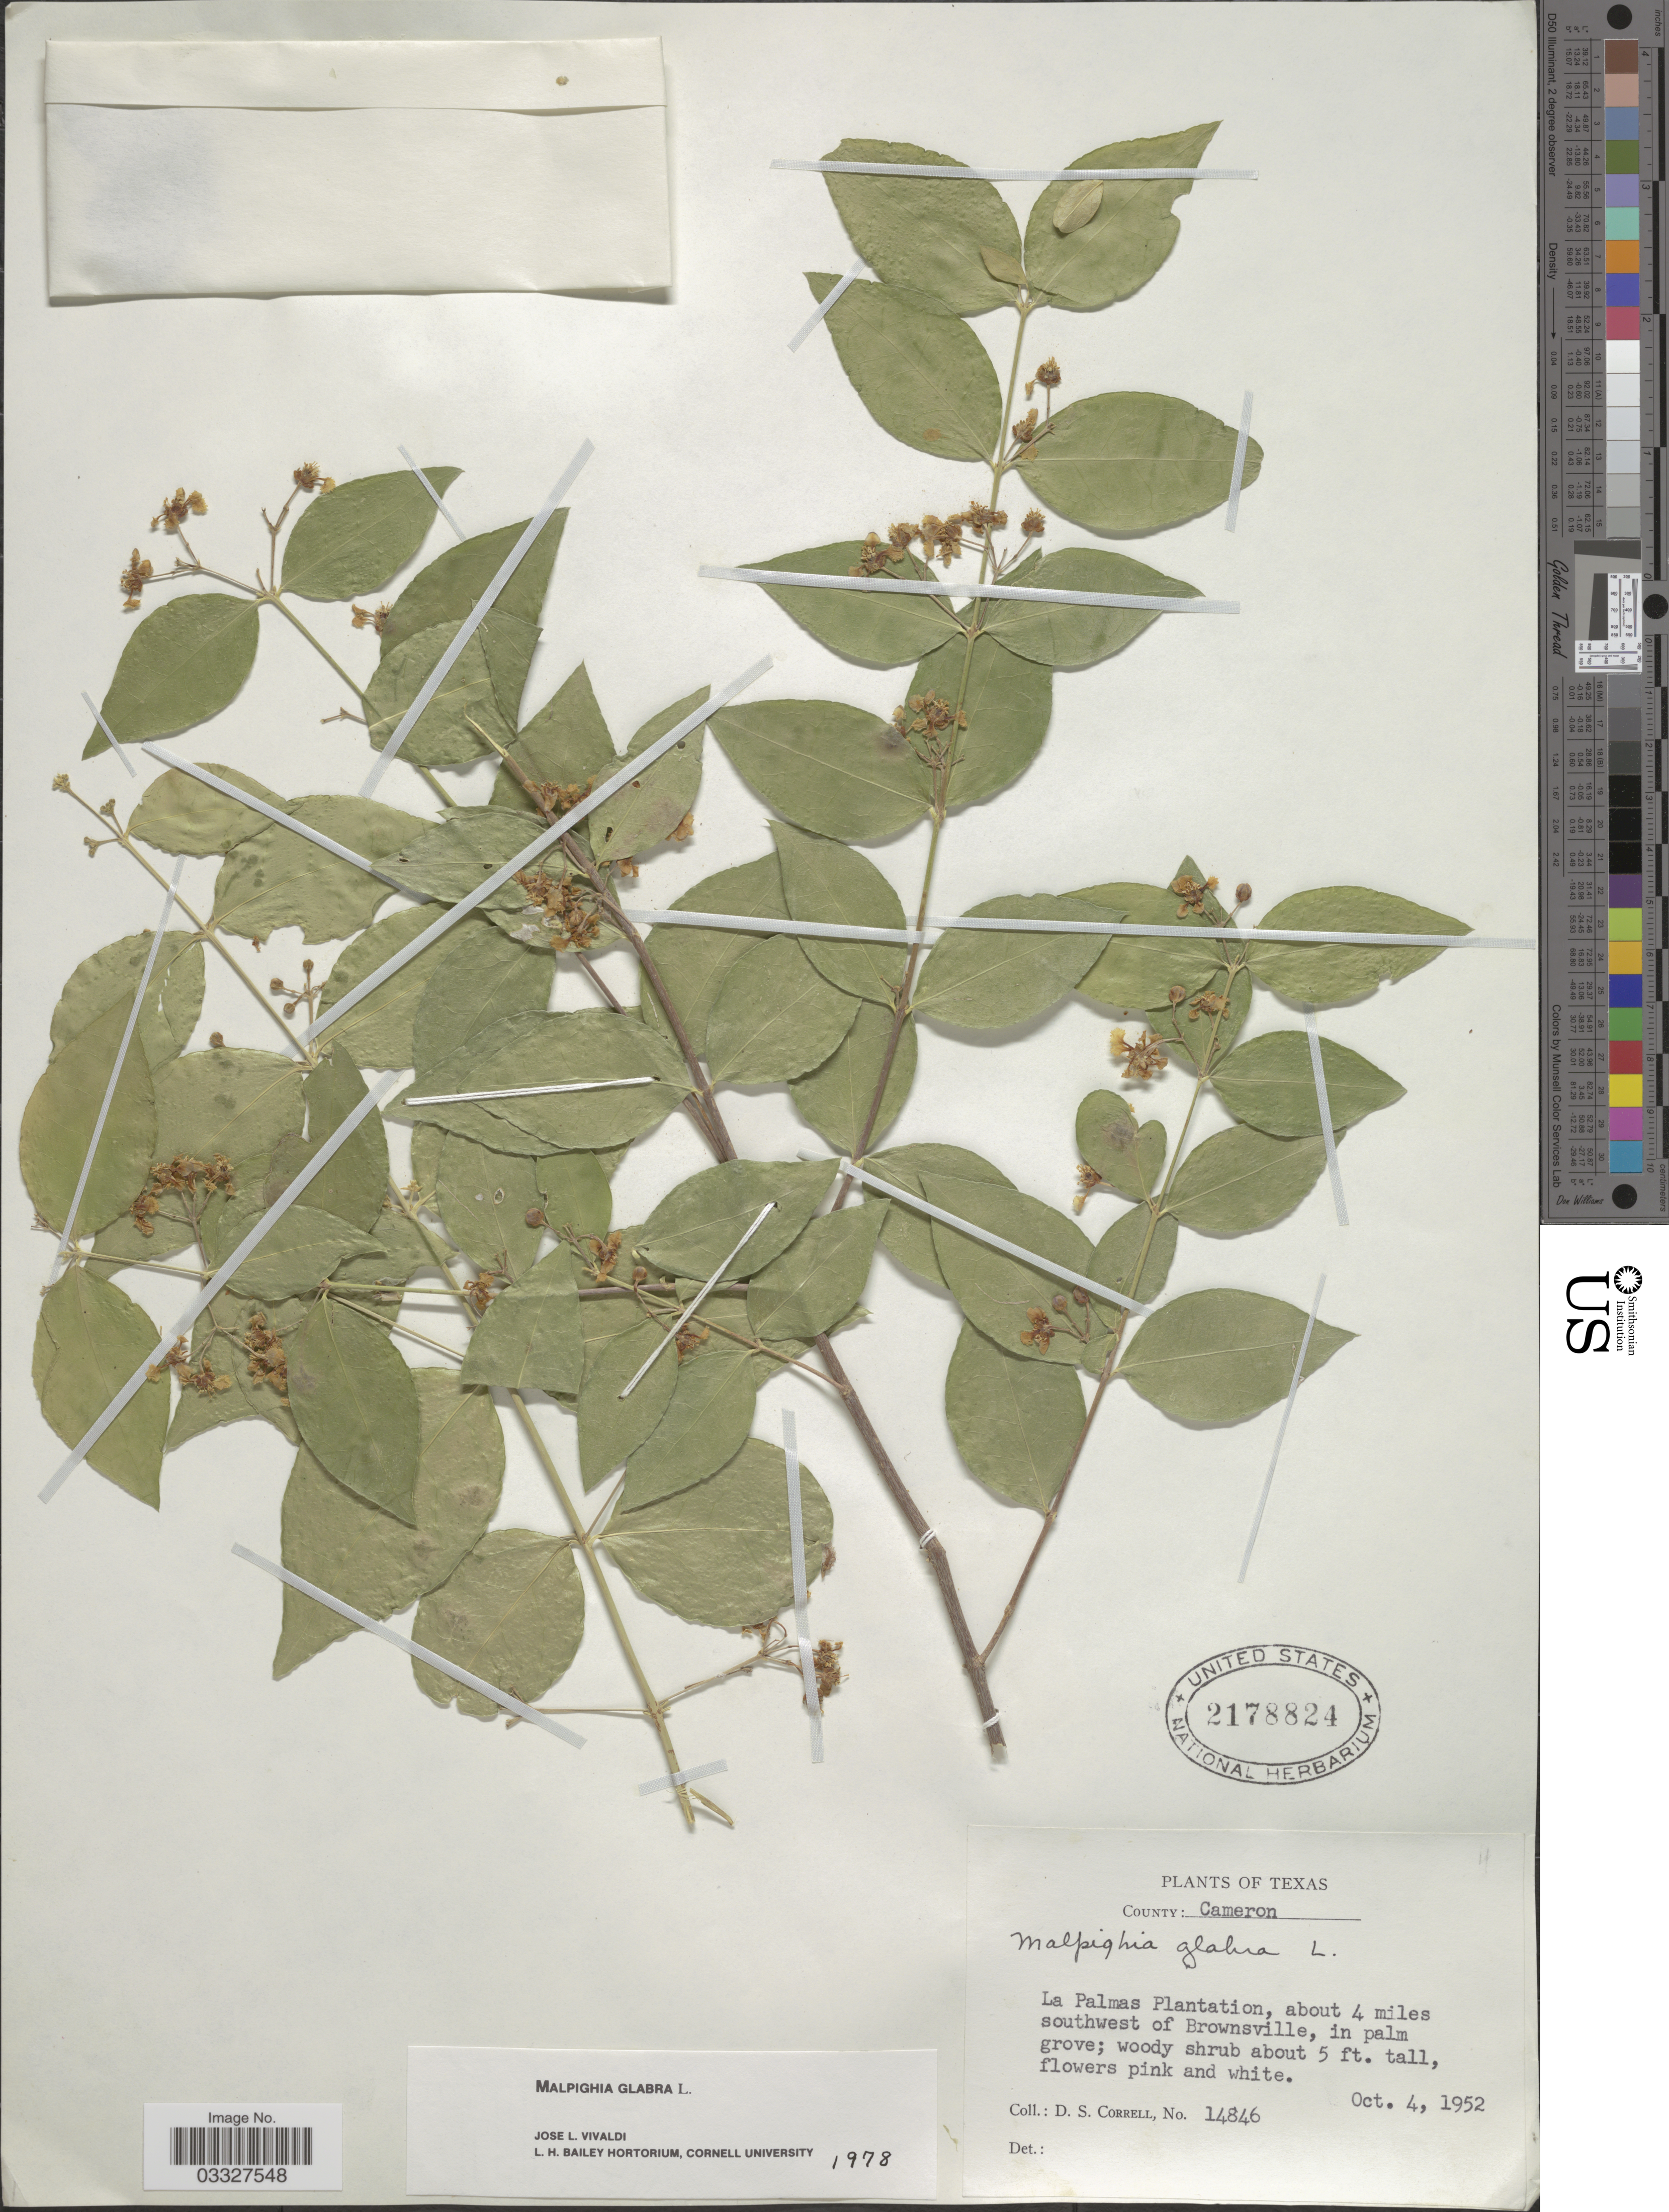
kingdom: Plantae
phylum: Tracheophyta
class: Magnoliopsida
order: Malpighiales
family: Malpighiaceae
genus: Malpighia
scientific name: Malpighia glabra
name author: L.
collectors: D. S. Correll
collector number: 14846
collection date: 1952-10-04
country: United States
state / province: Texas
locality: County: Cameron. La Palmas Plantation, about 4 miles southwest of Brownsville.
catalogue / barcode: US 2178824